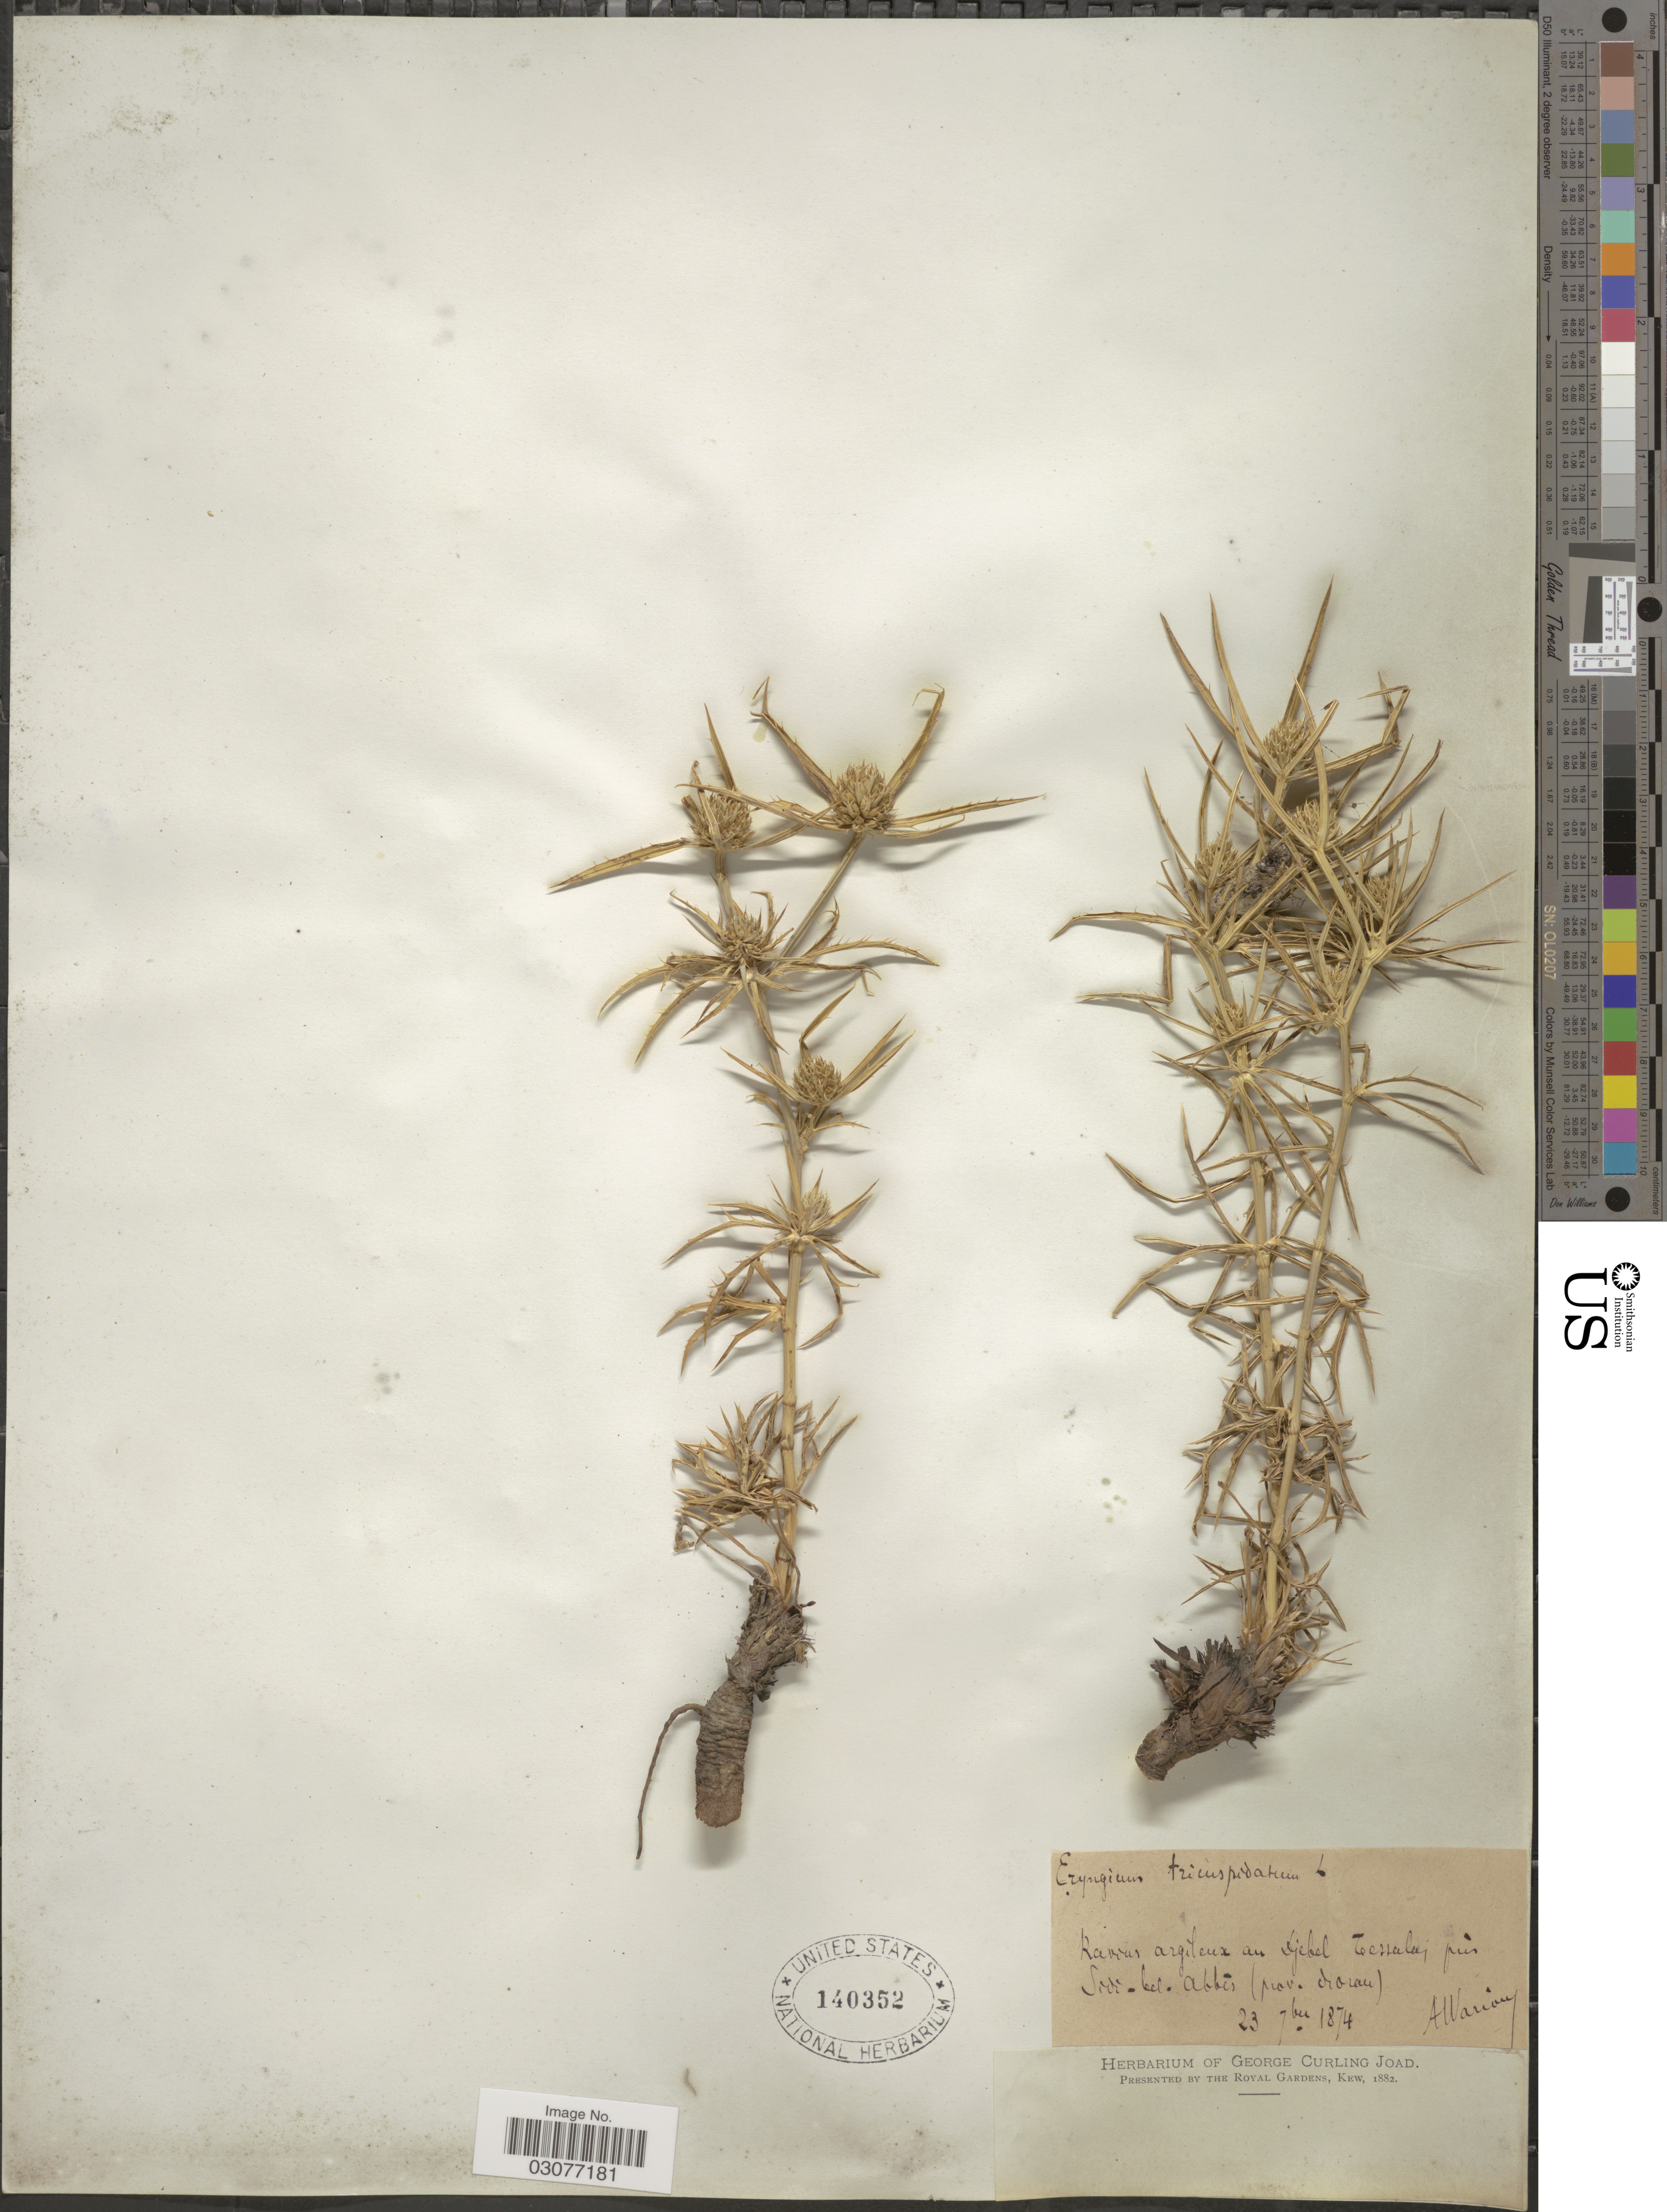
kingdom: Plantae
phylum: Tracheophyta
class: Magnoliopsida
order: Apiales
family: Apiaceae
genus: Eryngium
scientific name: Eryngium tricuspidatum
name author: L.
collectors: A. Warion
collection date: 1874-09-23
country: Algeria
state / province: Oran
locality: Ravins argileux au Djebel Tessala près Sidi-bel. Abbés (prov. d'Oran).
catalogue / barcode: US 140352